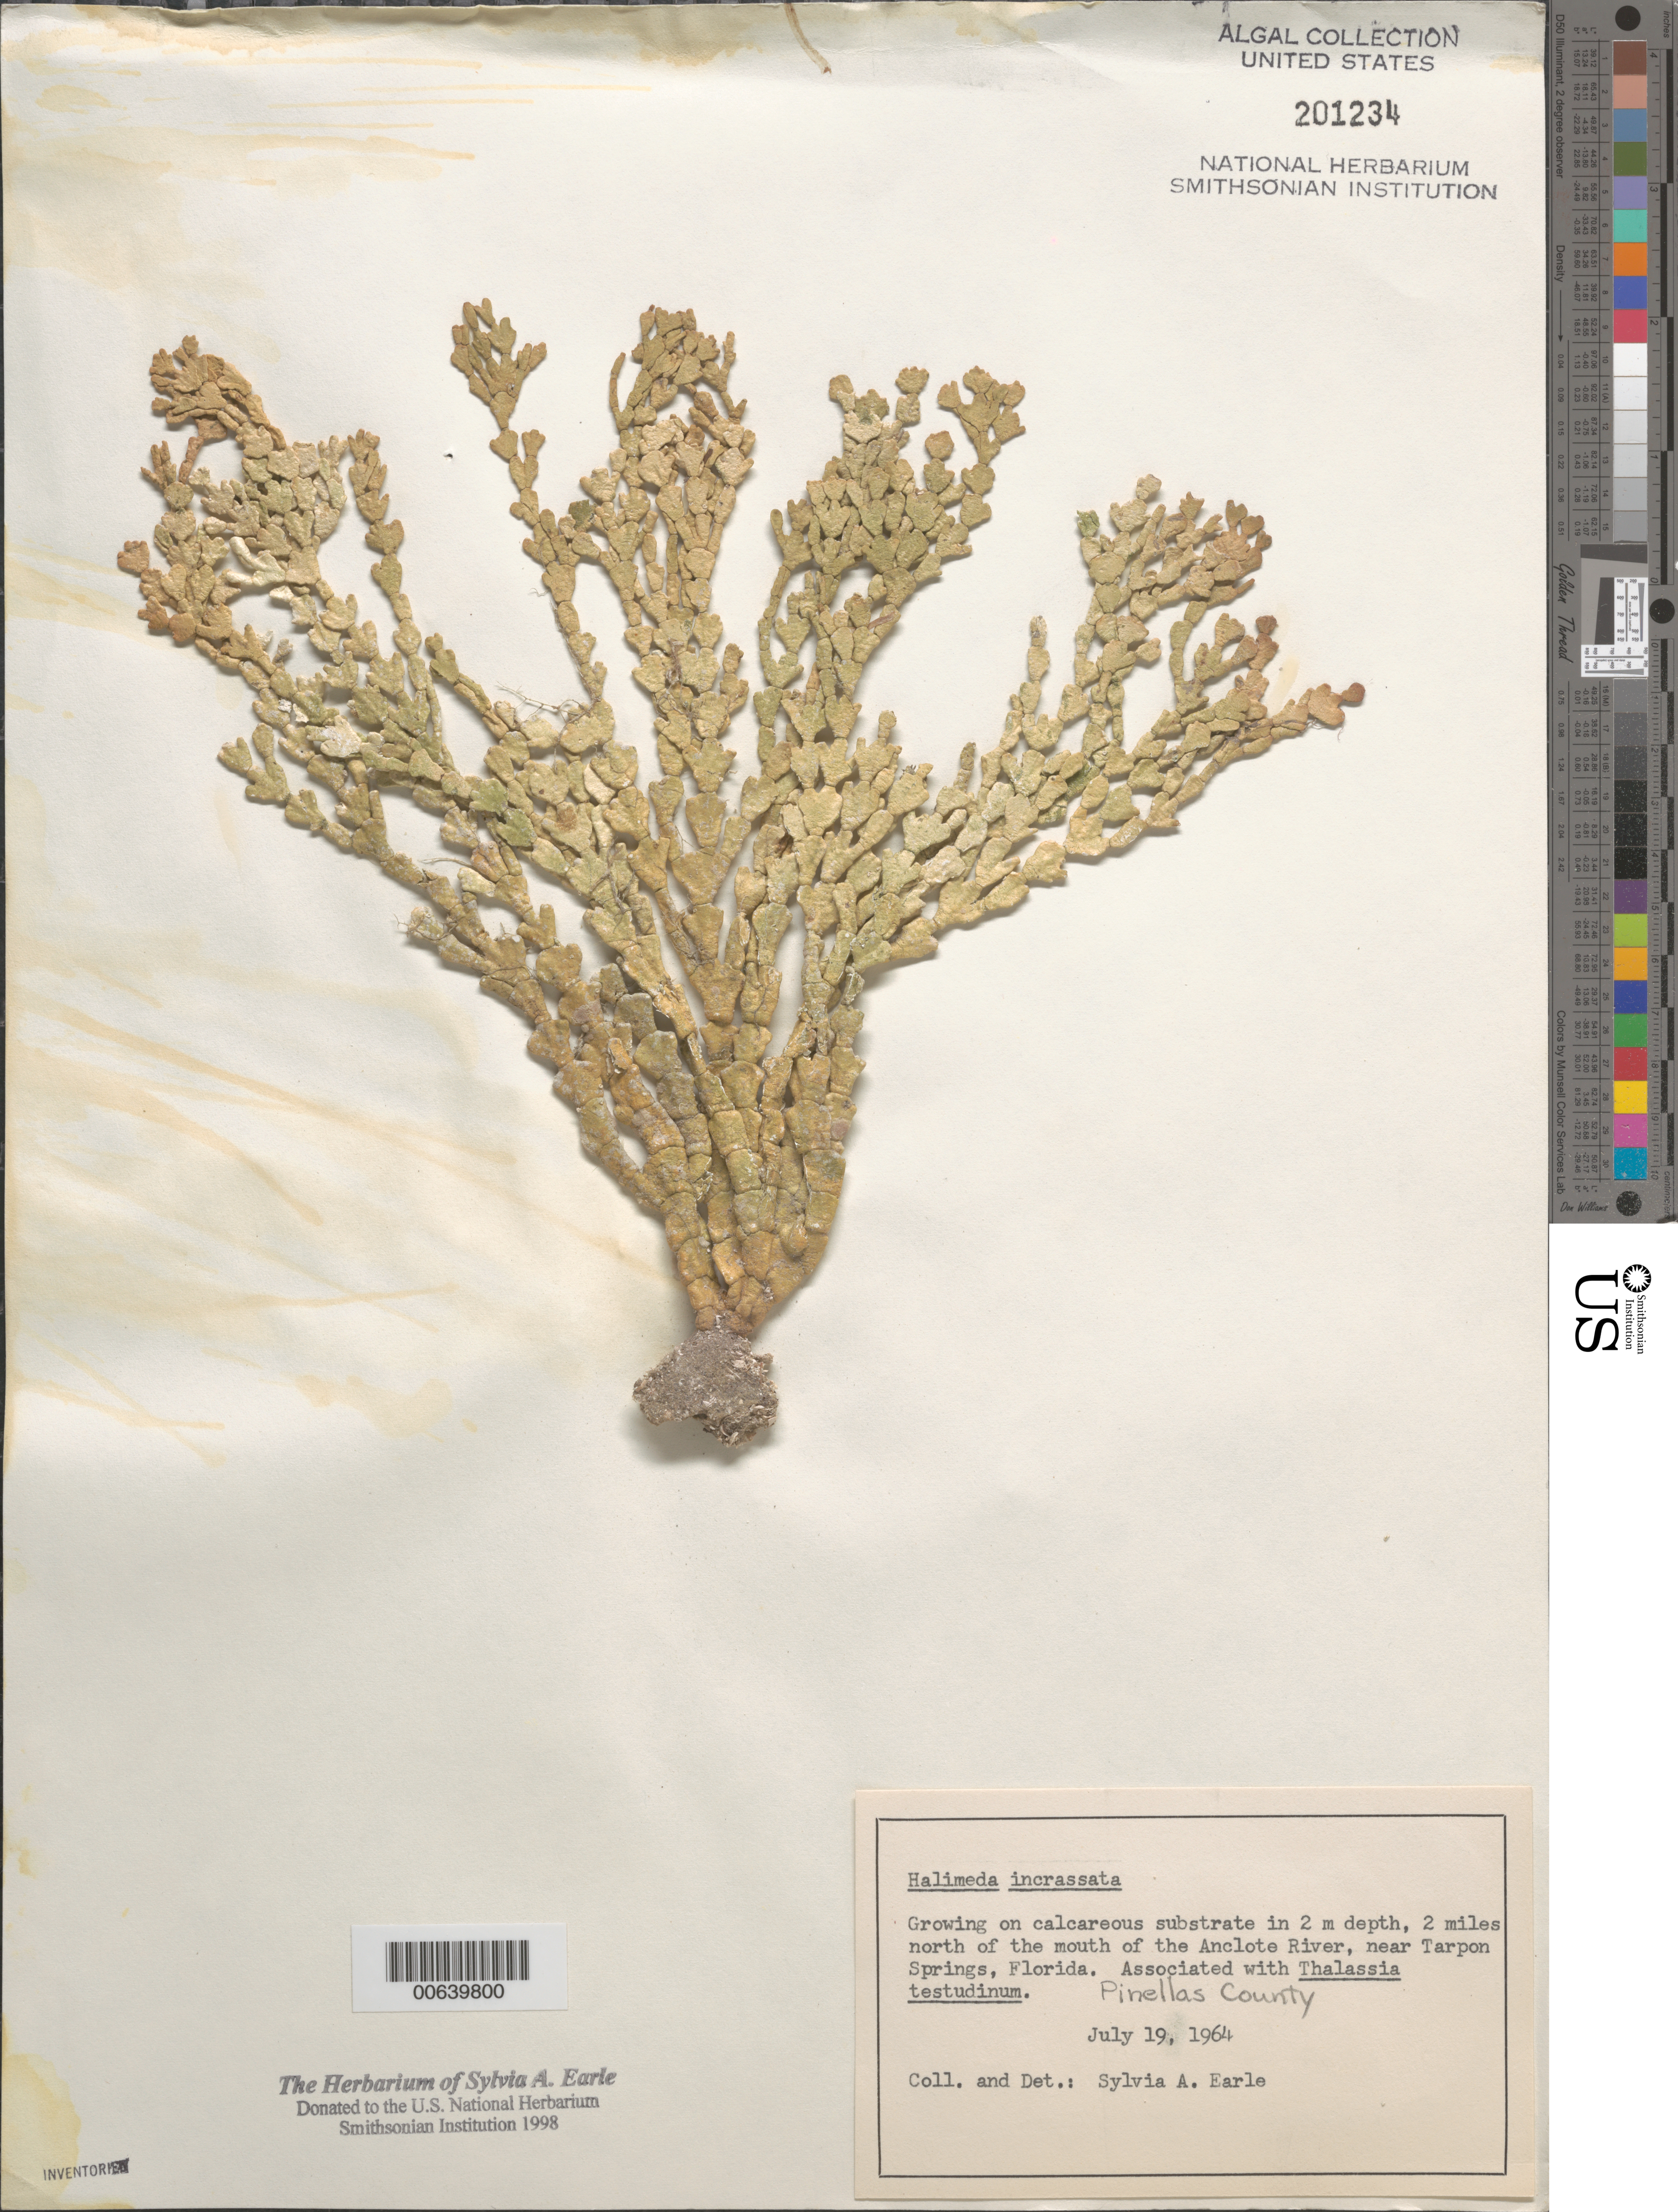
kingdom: Plantae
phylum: Chlorophyta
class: Ulvophyceae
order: Bryopsidales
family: Halimedaceae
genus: Halimeda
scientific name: Halimeda incrassata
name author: (J. Ellis) J.V.Lamouroux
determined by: Earle, S. A.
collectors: S. A. Earle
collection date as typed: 19 Jul 1964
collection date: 1964-07-19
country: United States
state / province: Florida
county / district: Pinellas County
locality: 2 miles north of Anclote River mouth, near Tarpon Springs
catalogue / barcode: US 201234